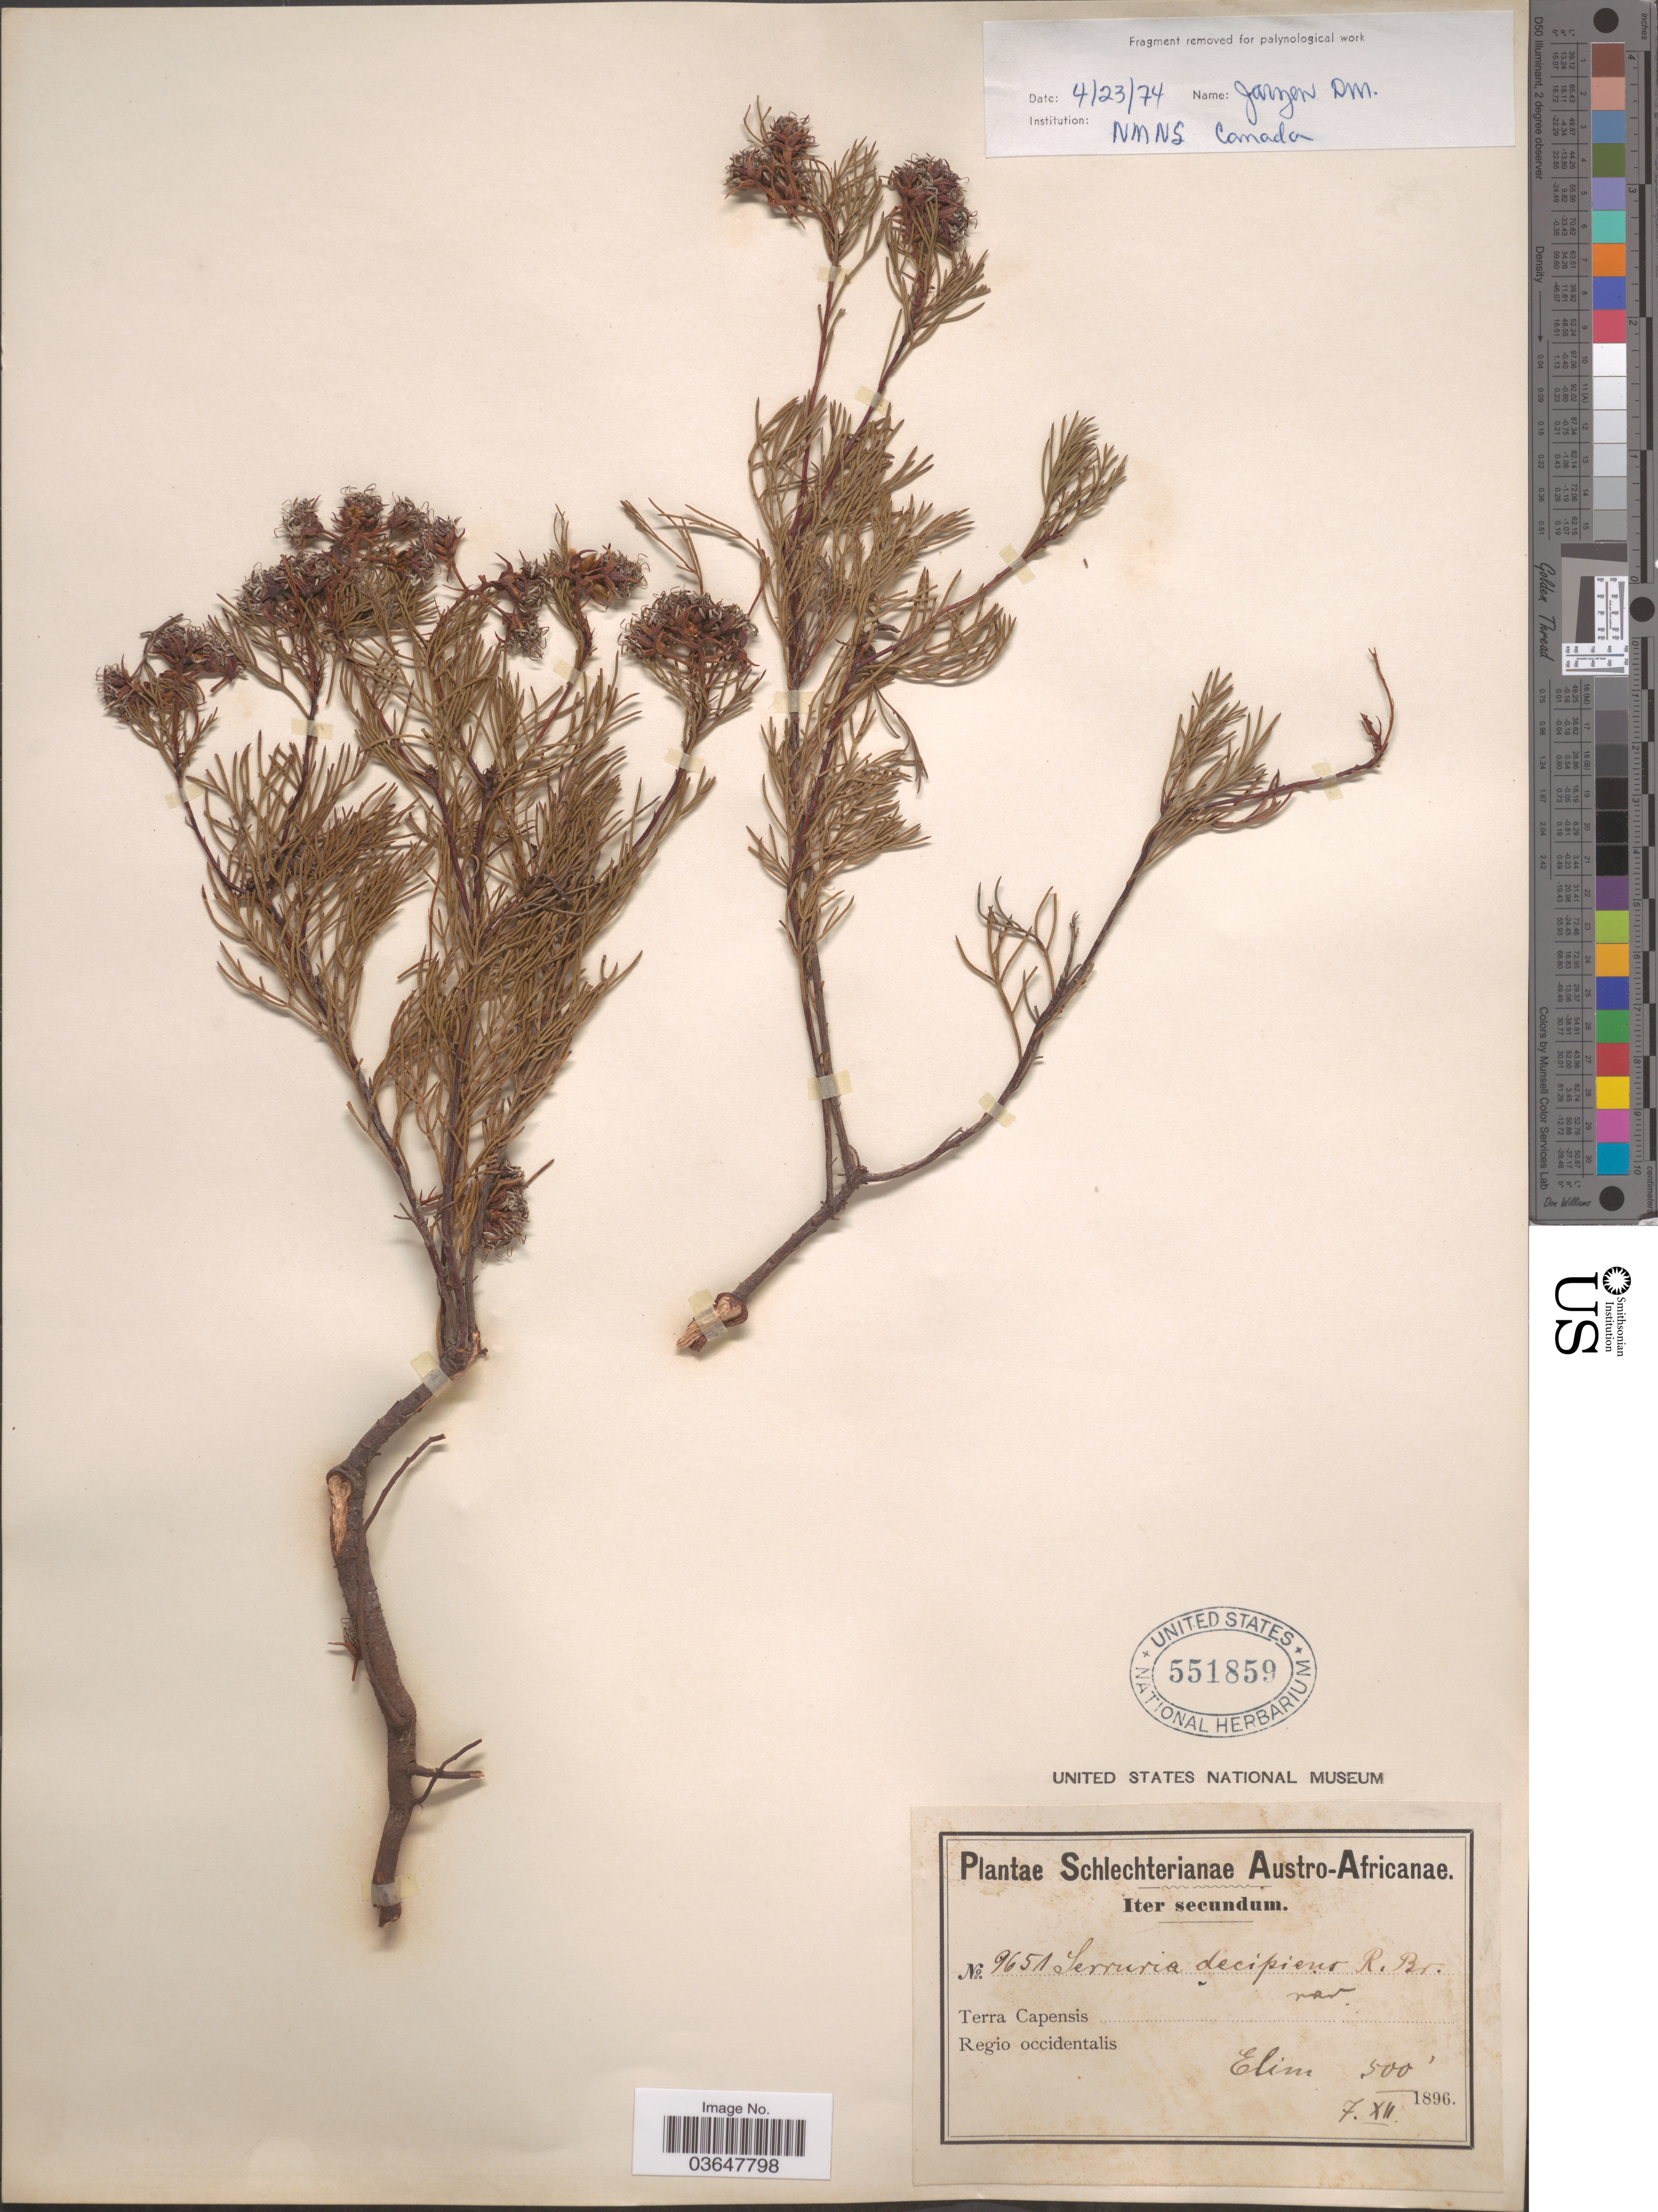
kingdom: Plantae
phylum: Tracheophyta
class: Magnoliopsida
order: Proteales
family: Proteaceae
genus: Serruria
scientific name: Serruria decipiens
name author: R. Br.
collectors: Schlechter, --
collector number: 9651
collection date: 1896-12-07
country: South Africa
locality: Austro- Africanae. Terra Capensis. Regio occidentalis, Elim.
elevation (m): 152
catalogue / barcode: US 551859